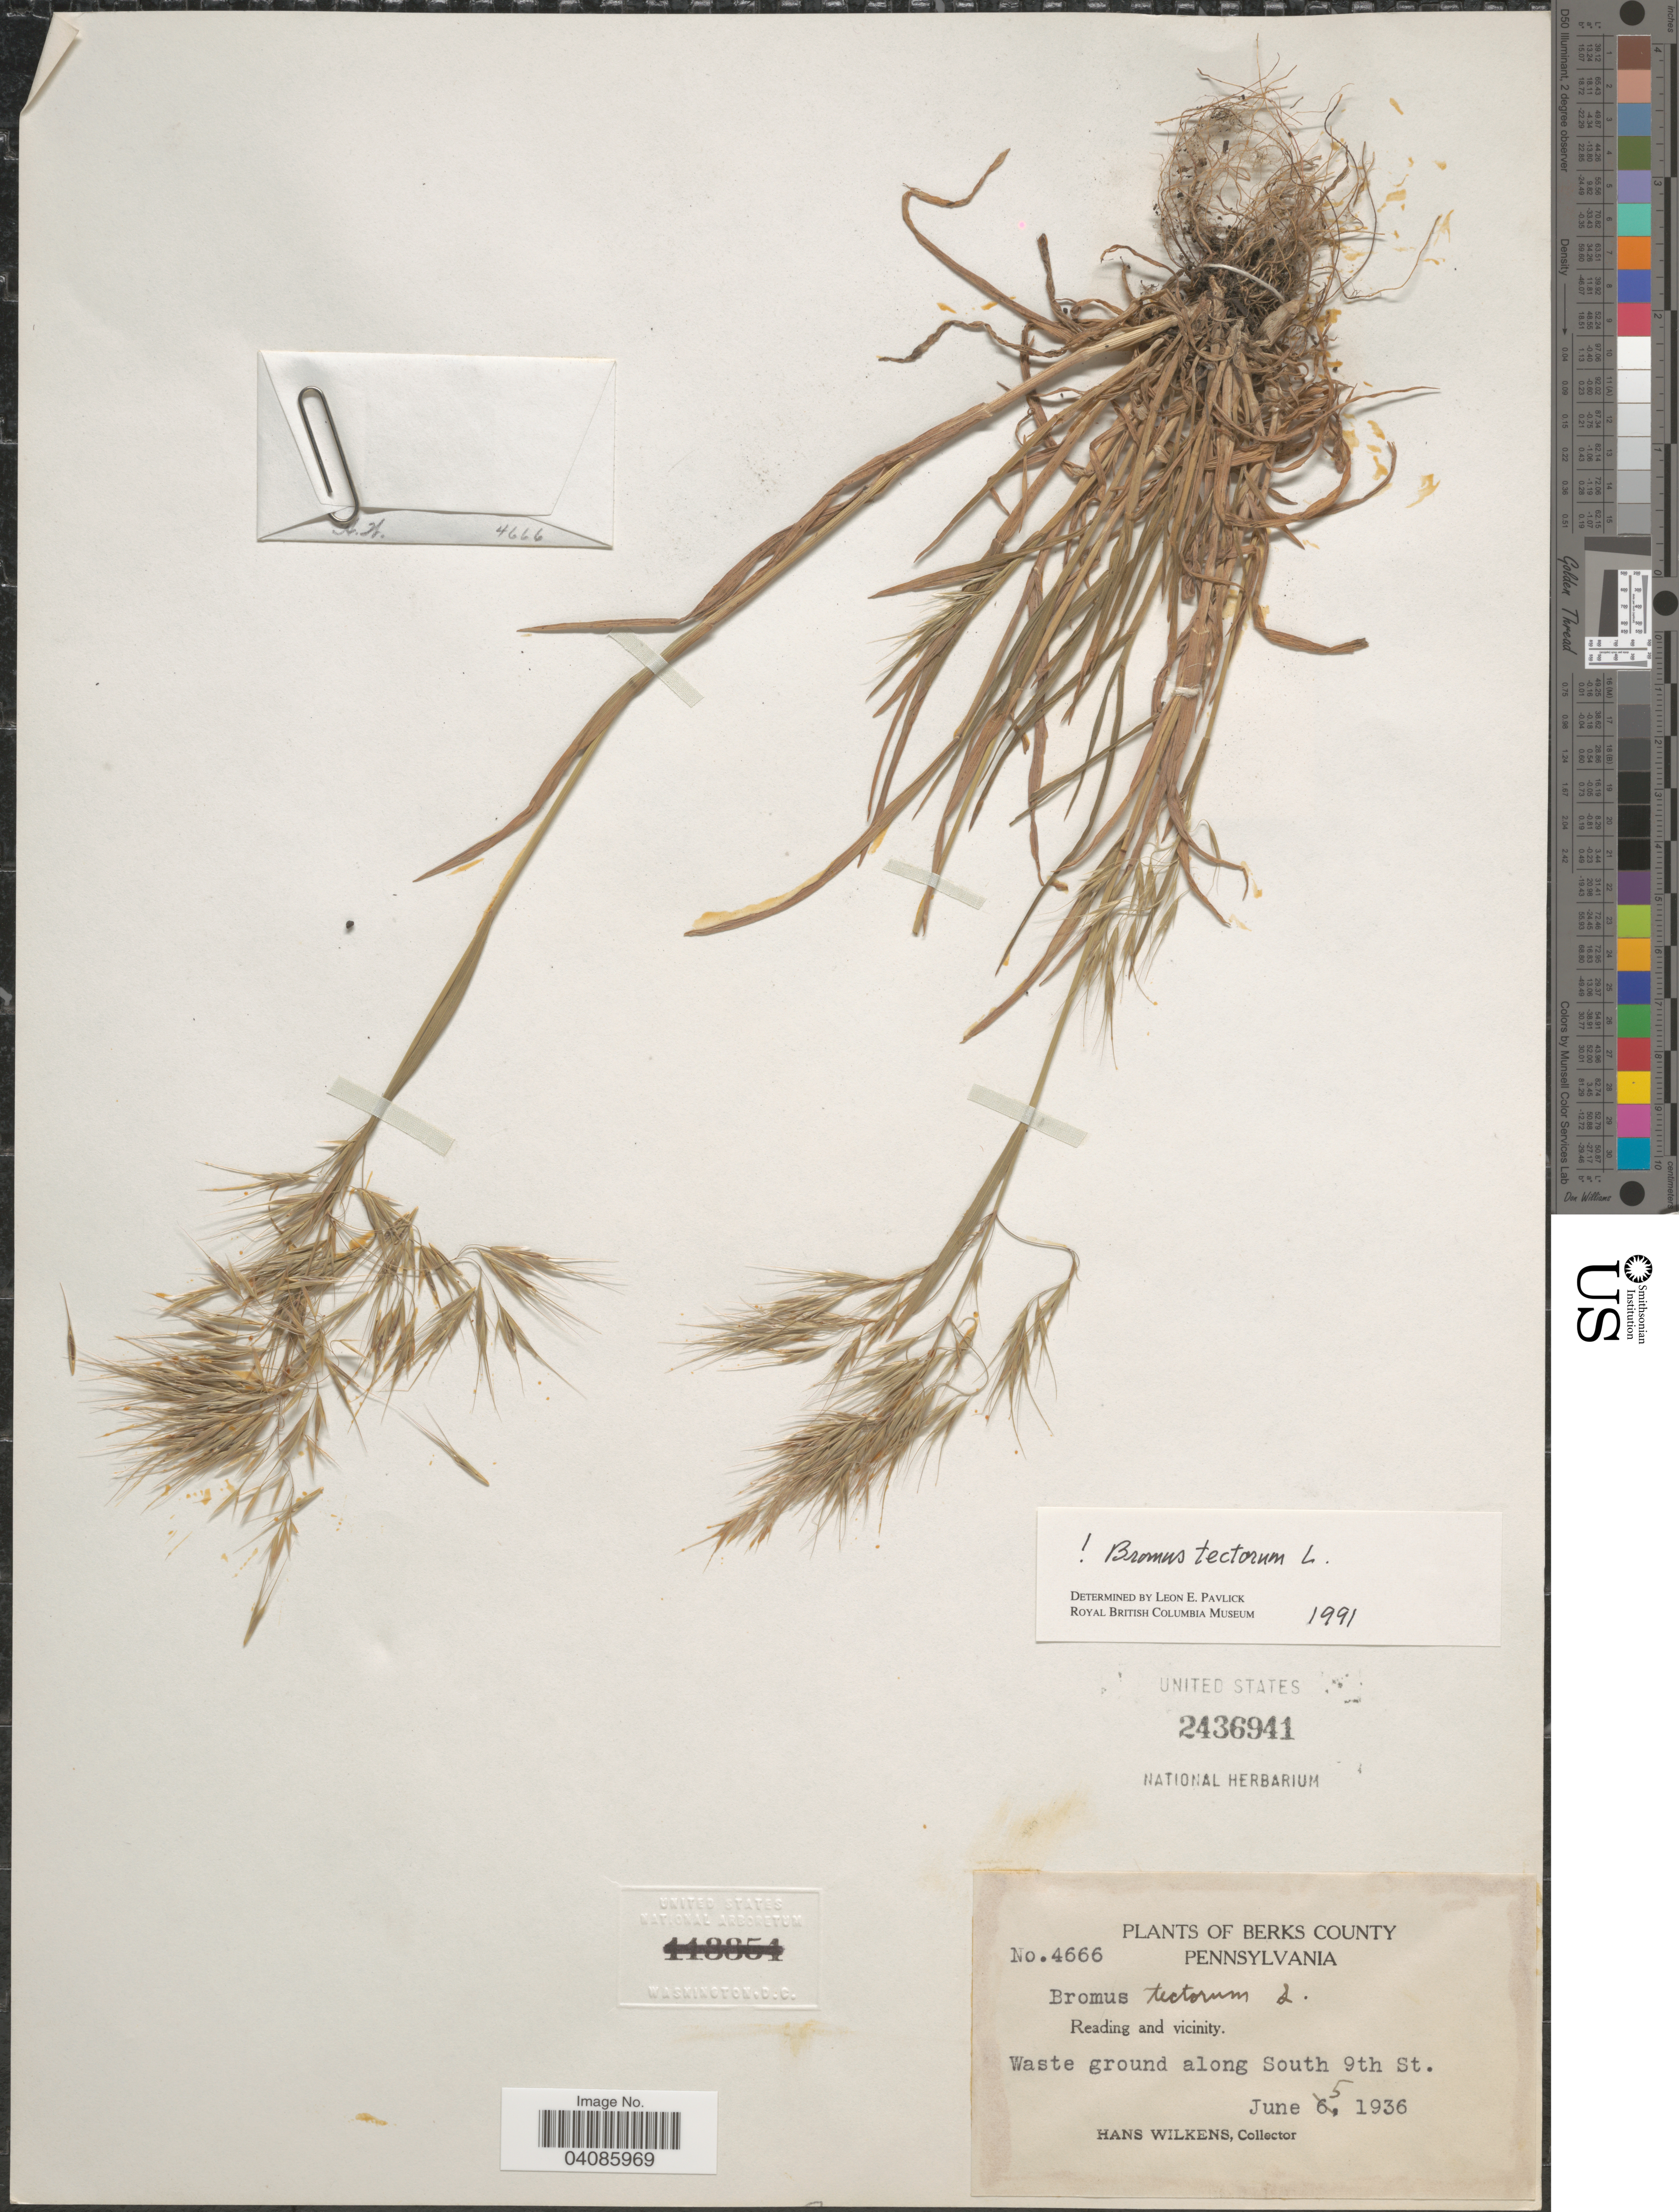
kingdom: Plantae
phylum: Tracheophyta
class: Liliopsida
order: Poales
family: Poaceae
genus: Bromus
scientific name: Bromus tectorum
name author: L.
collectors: H. Wilkens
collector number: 4666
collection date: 1936-06-05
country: United States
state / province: Pennsylvania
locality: Berks County. Reading and vicinity. Waste ground along South 9th St.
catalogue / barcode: US 2436941